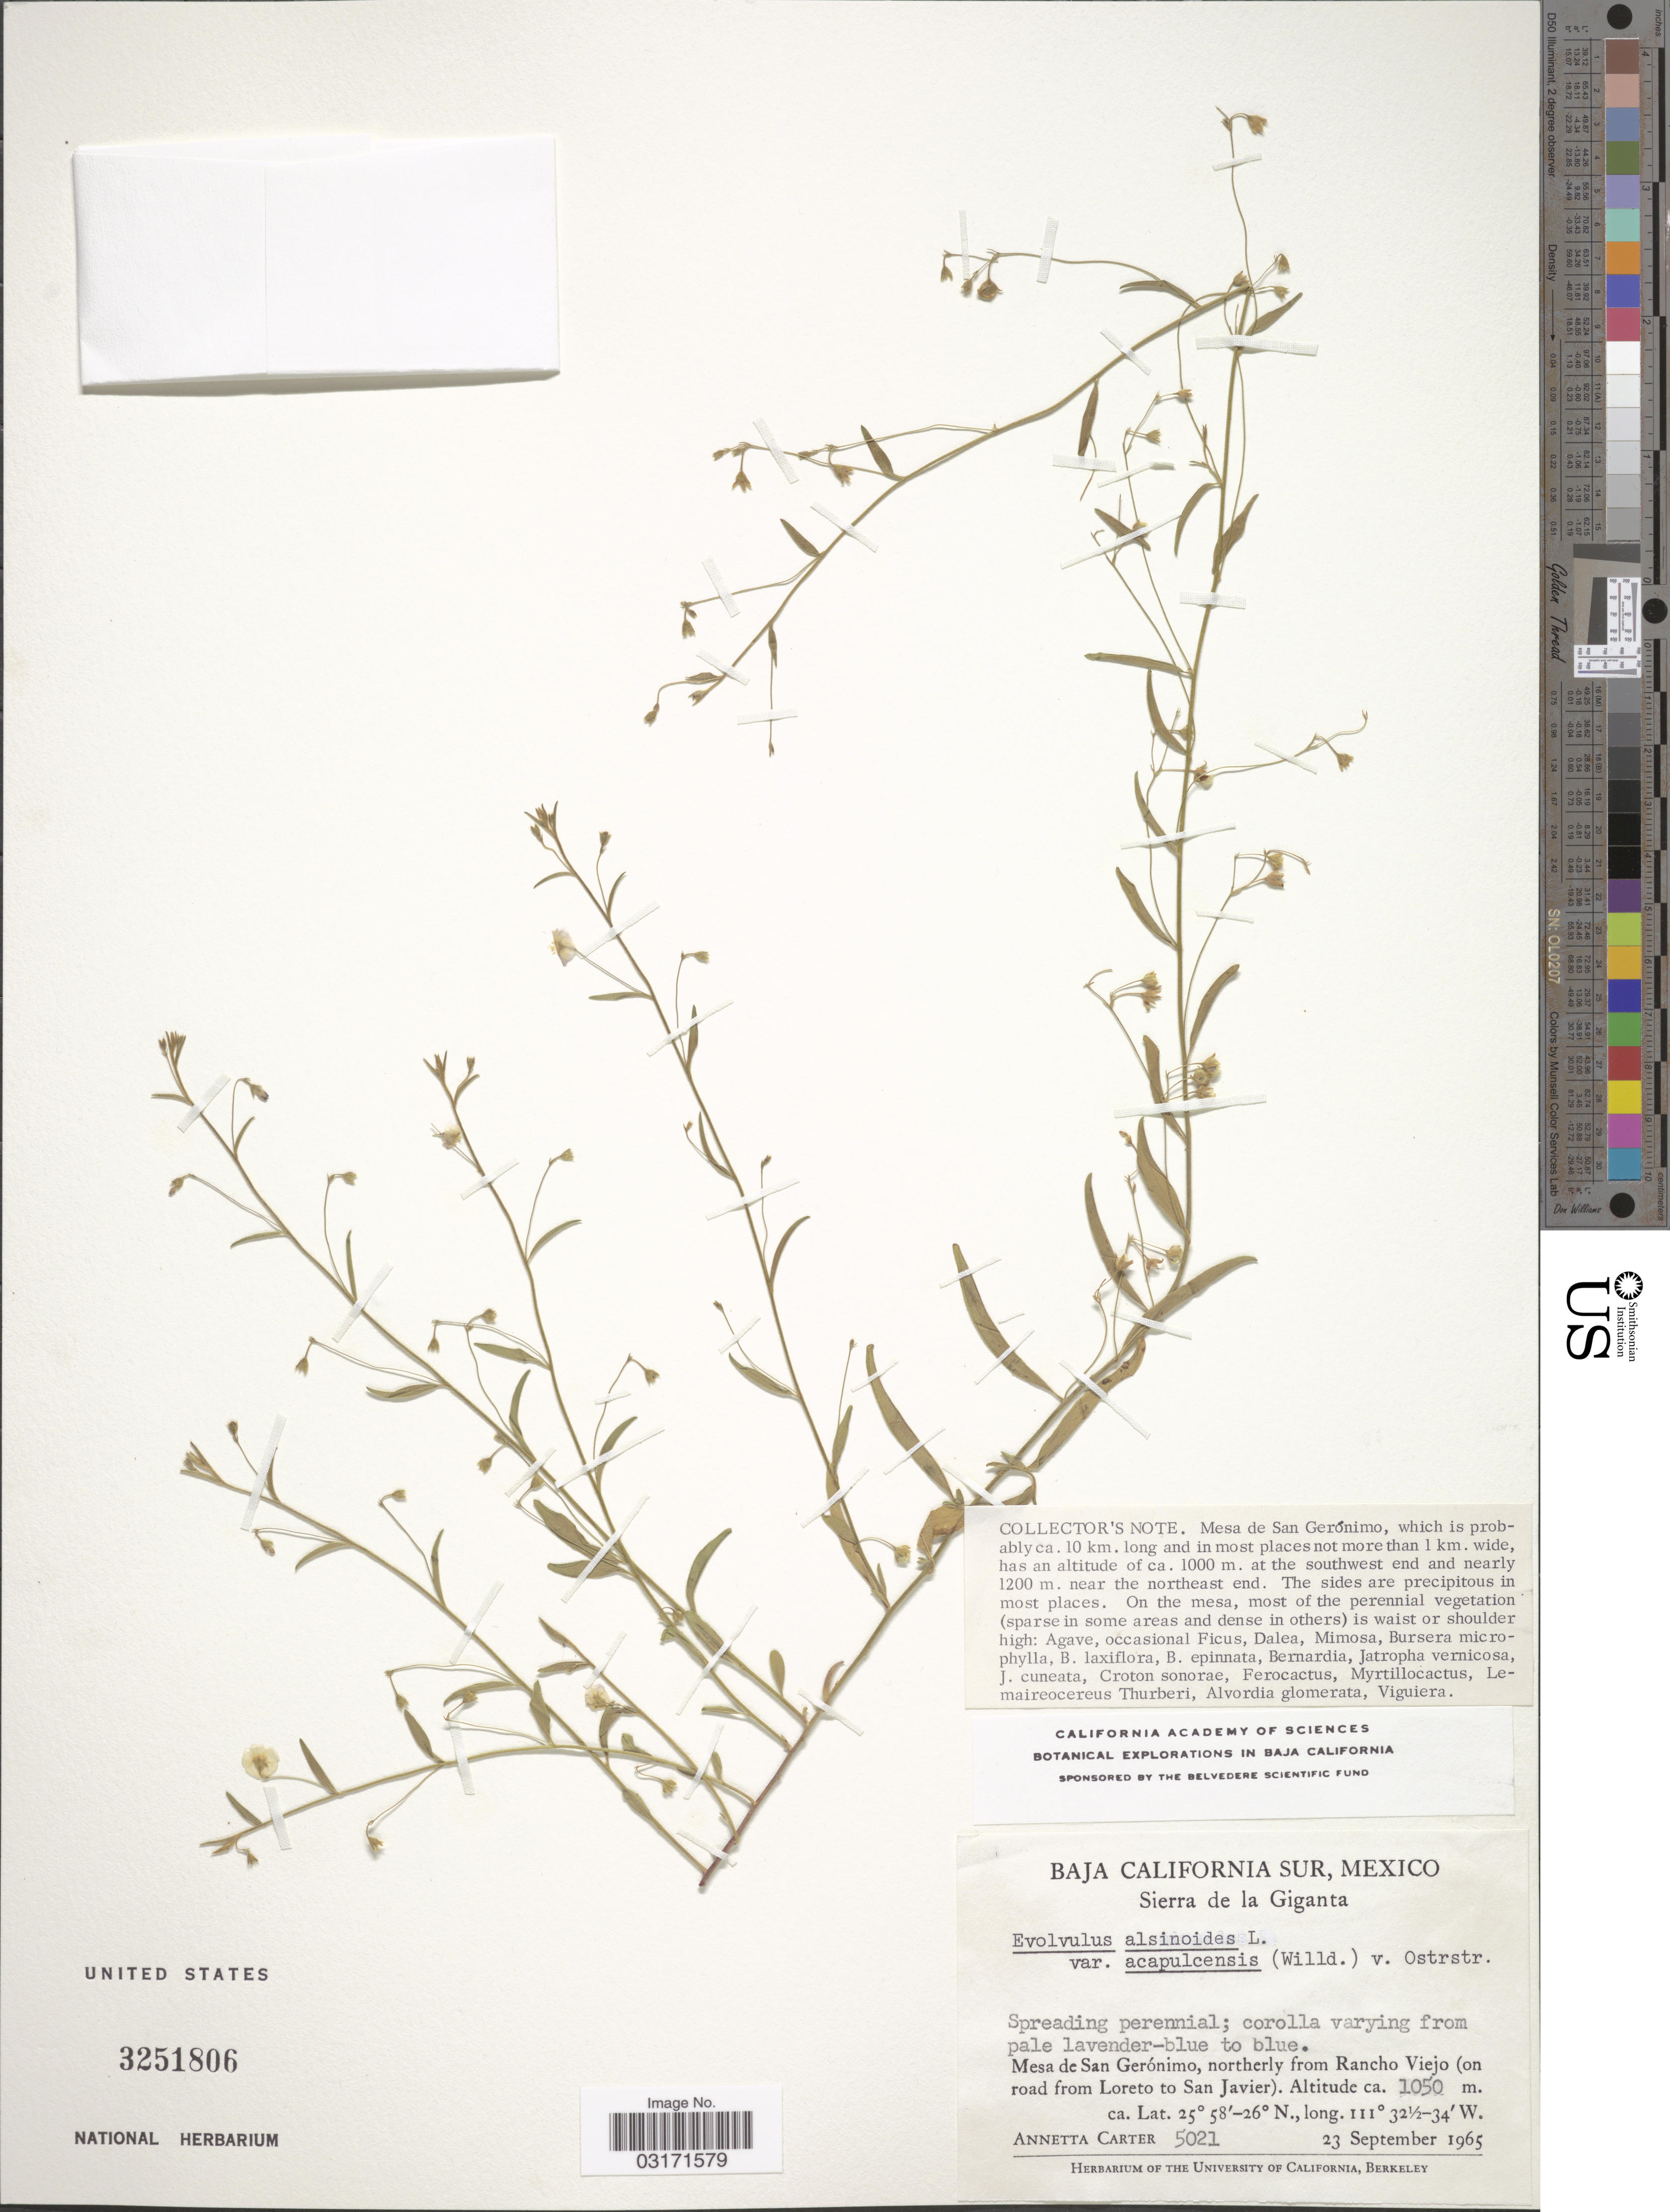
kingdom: Plantae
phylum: Tracheophyta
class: Magnoliopsida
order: Solanales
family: Convolvulaceae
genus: Evolvulus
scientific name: Evolvulus alsinoides var. acapulcensis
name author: (Willd. ex Schult.) Ooststr.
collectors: A. Carter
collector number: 5021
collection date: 1965-09-23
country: Mexico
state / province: Baja California Sur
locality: Sierra de la Giganta. Mesa de San Gerónimo, northerly from Rancho Viejo (on road from Loreto to San Javier).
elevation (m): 1050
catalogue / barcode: US 3251806